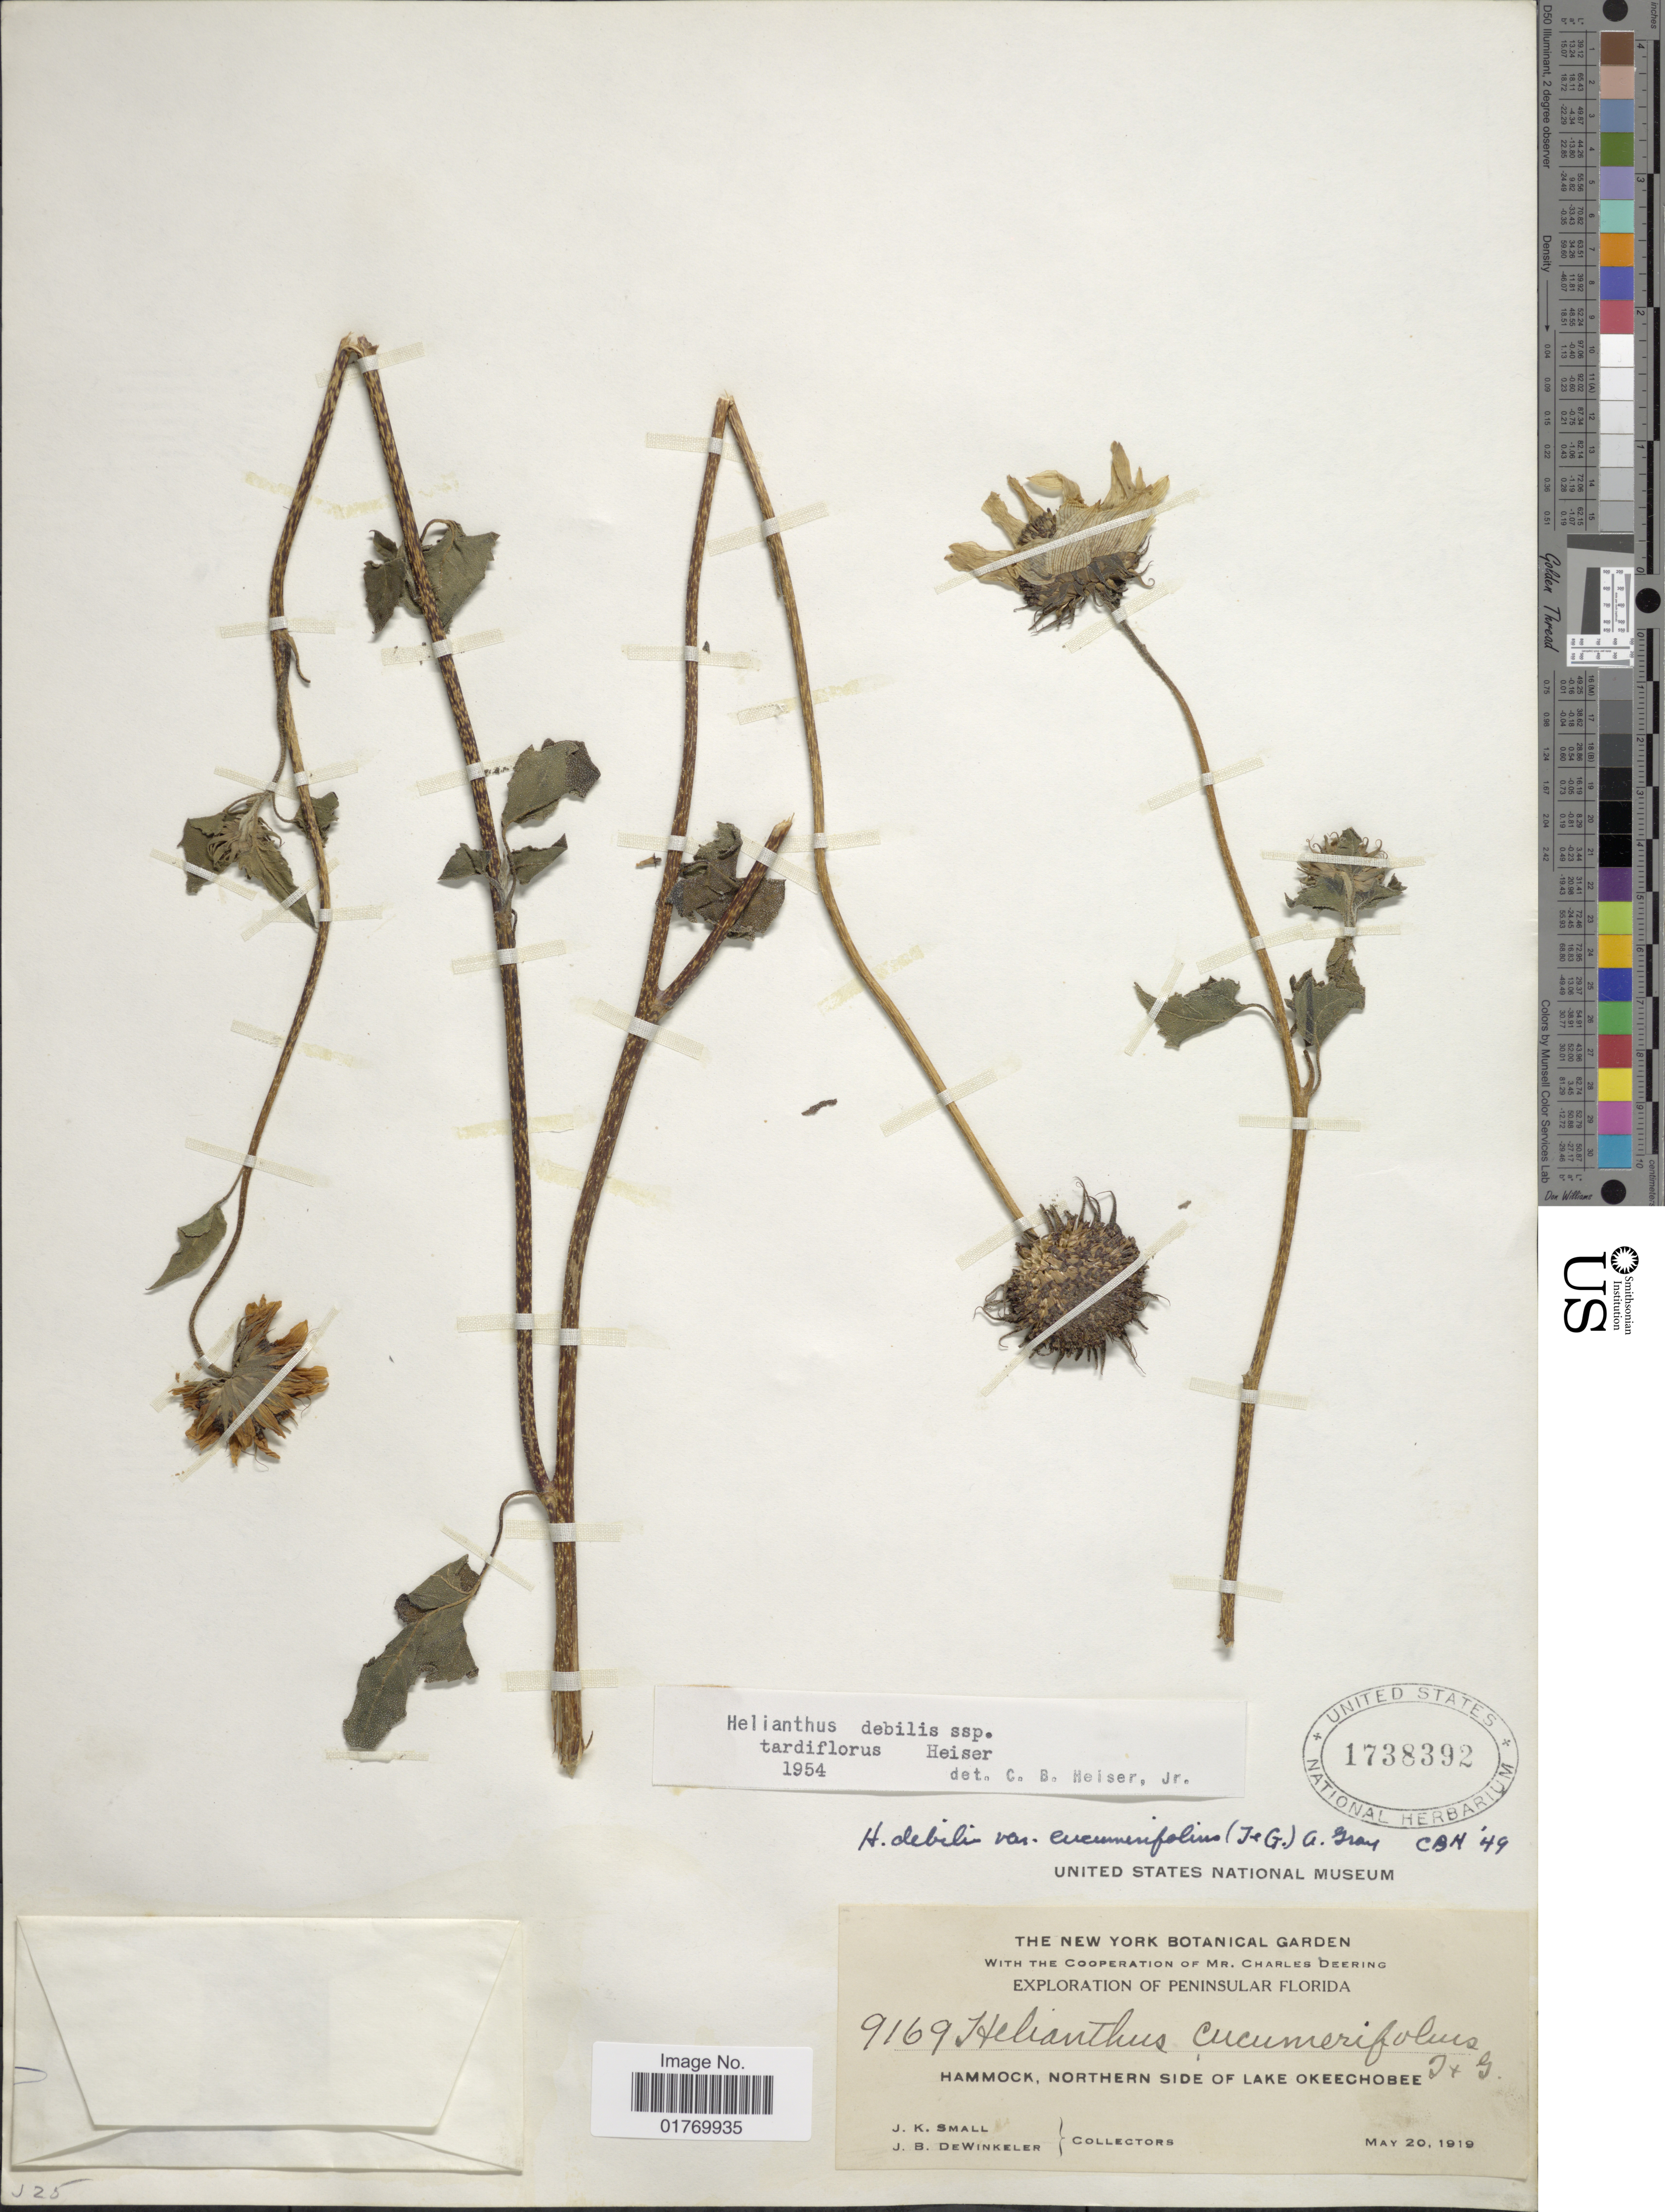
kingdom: Plantae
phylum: Tracheophyta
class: Magnoliopsida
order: Asterales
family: Asteraceae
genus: Helianthus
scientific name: Helianthus debilis subsp. tardiflorus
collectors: J. K. Small & J. B. Dewinkeler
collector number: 9169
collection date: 1919-05-20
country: United States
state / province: Florida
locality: Hammock, Northern Side of Lake Okeechobee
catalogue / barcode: US 1738392